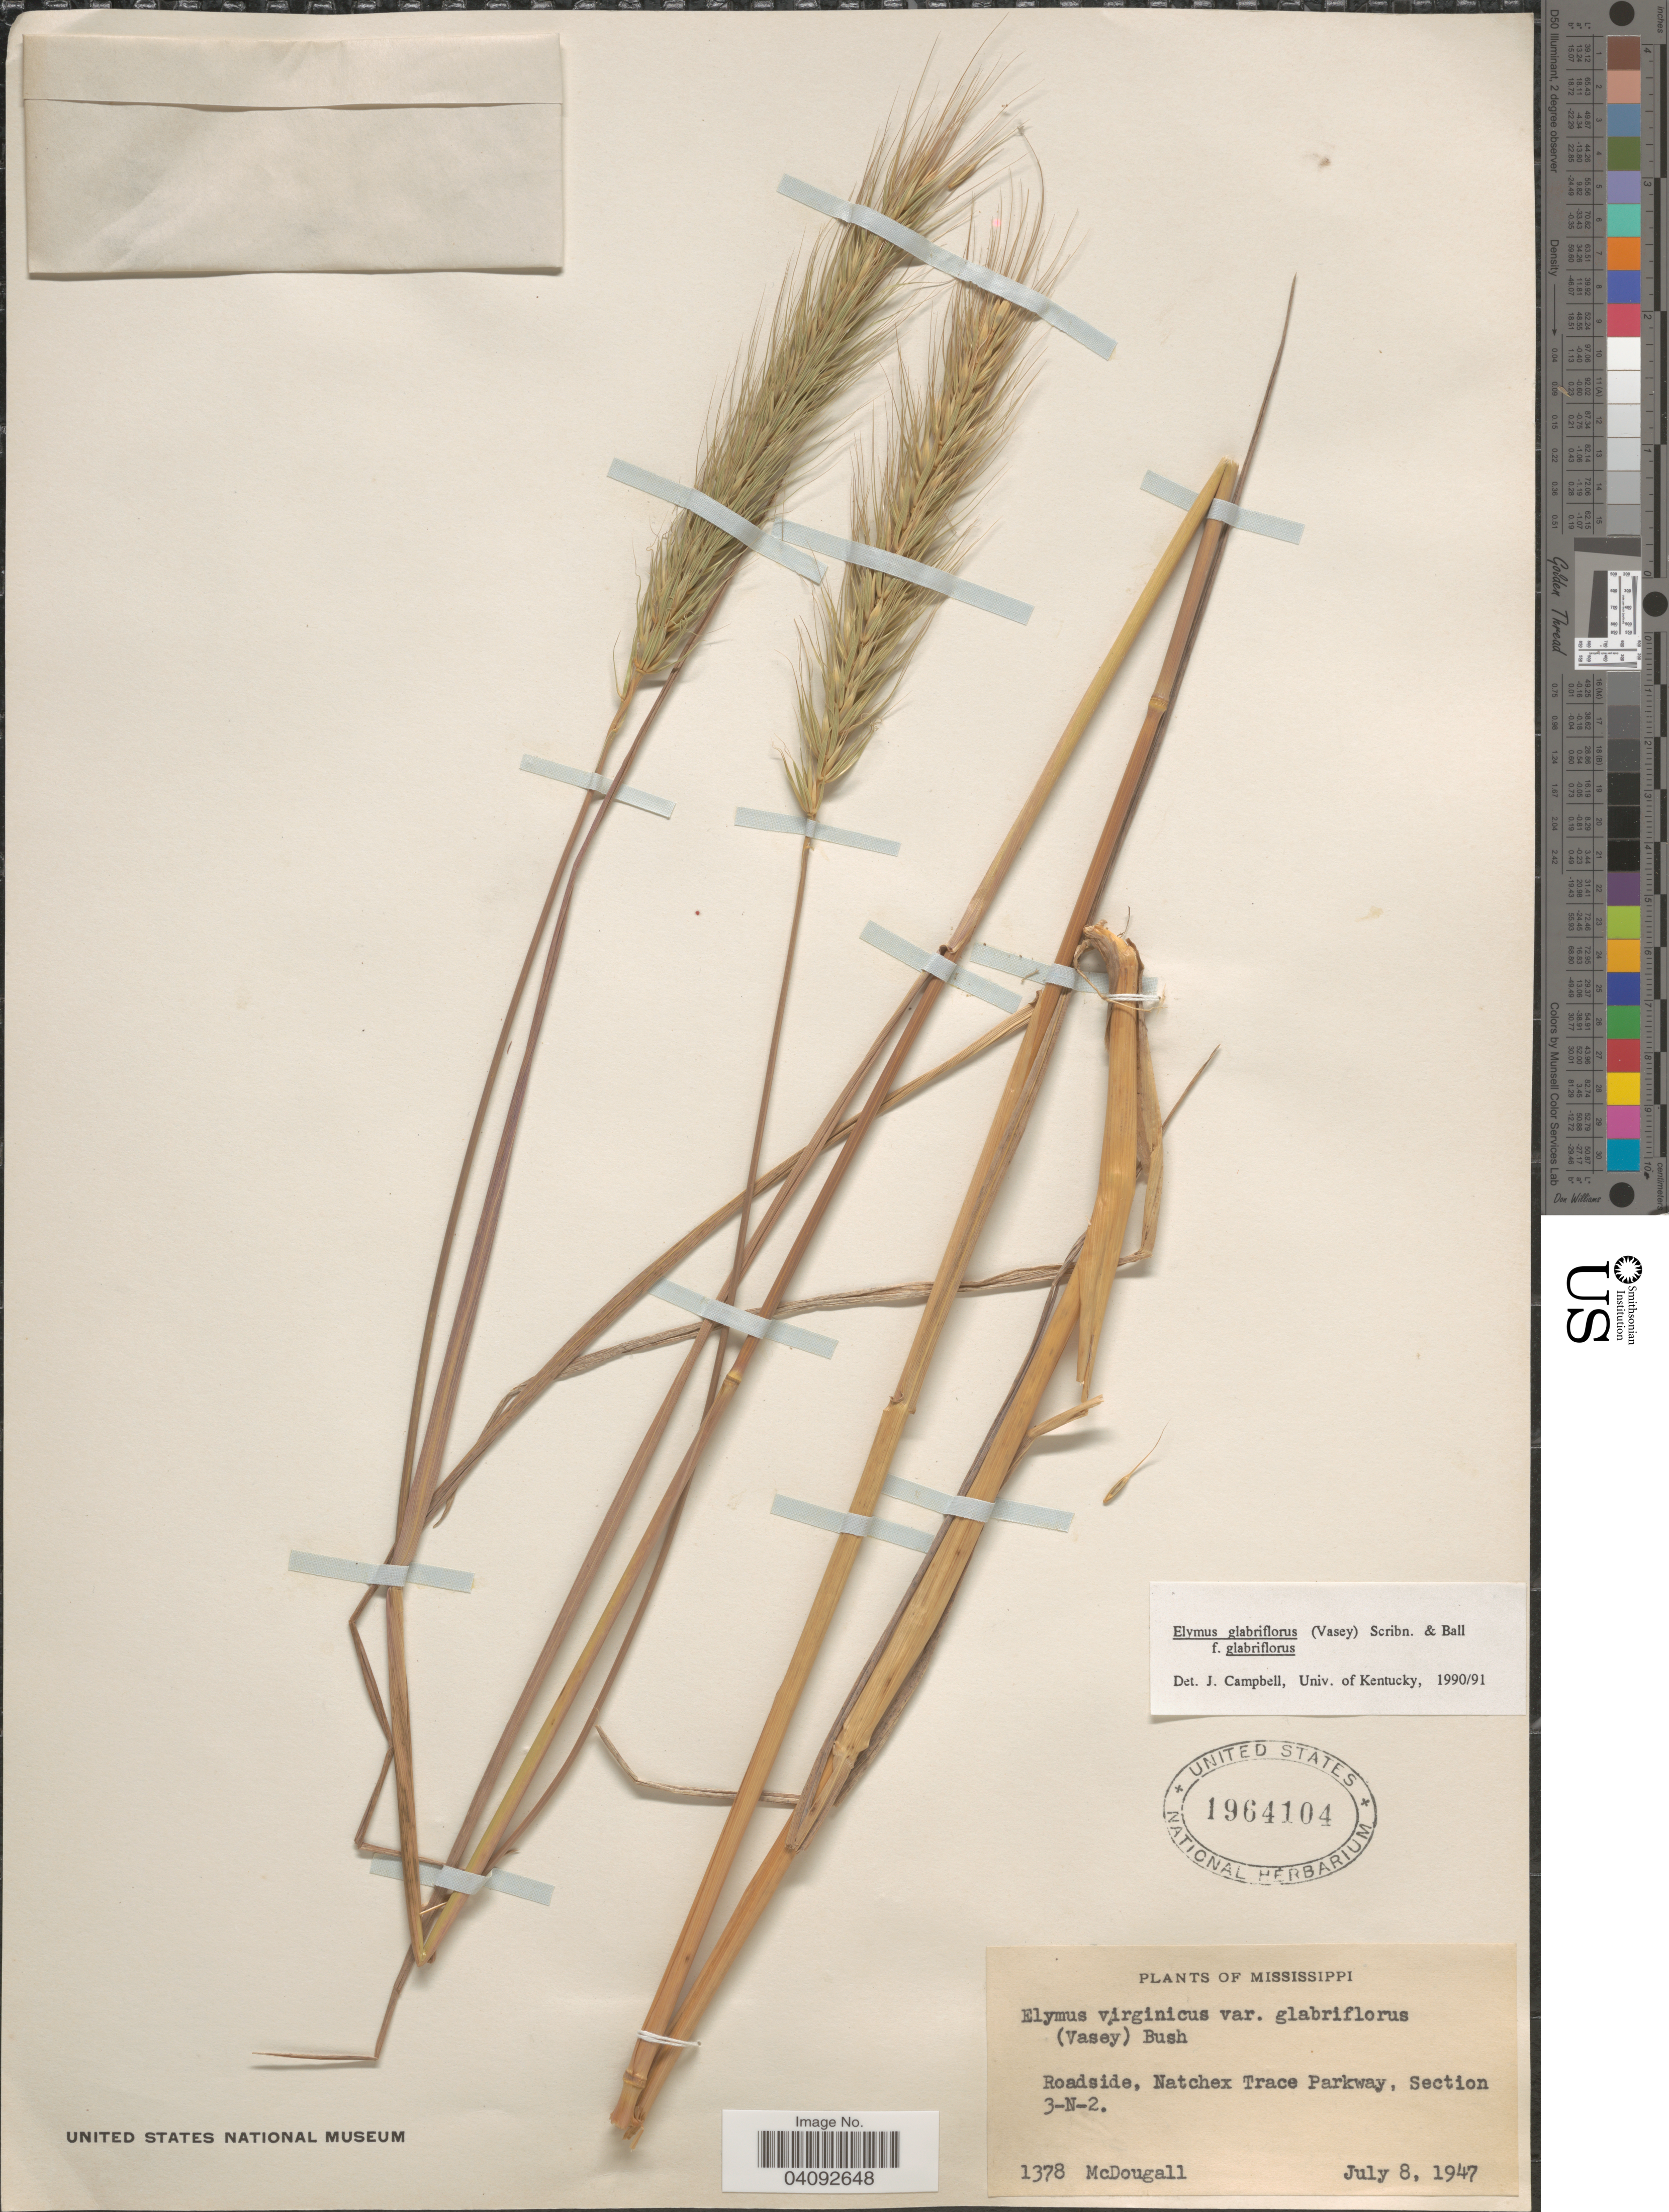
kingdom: Plantae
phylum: Tracheophyta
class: Liliopsida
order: Poales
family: Poaceae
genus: Elymus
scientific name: Elymus glabriflorus var. glabriflorus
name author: (Vasey ex L.H. Dewey) Scribn. & C.R. Ball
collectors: McDougall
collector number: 1378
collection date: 1947-07-08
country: United States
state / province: Mississippi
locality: Roadside, Natchex Trace Parkway, Section 3-N-2.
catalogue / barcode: US 1964104